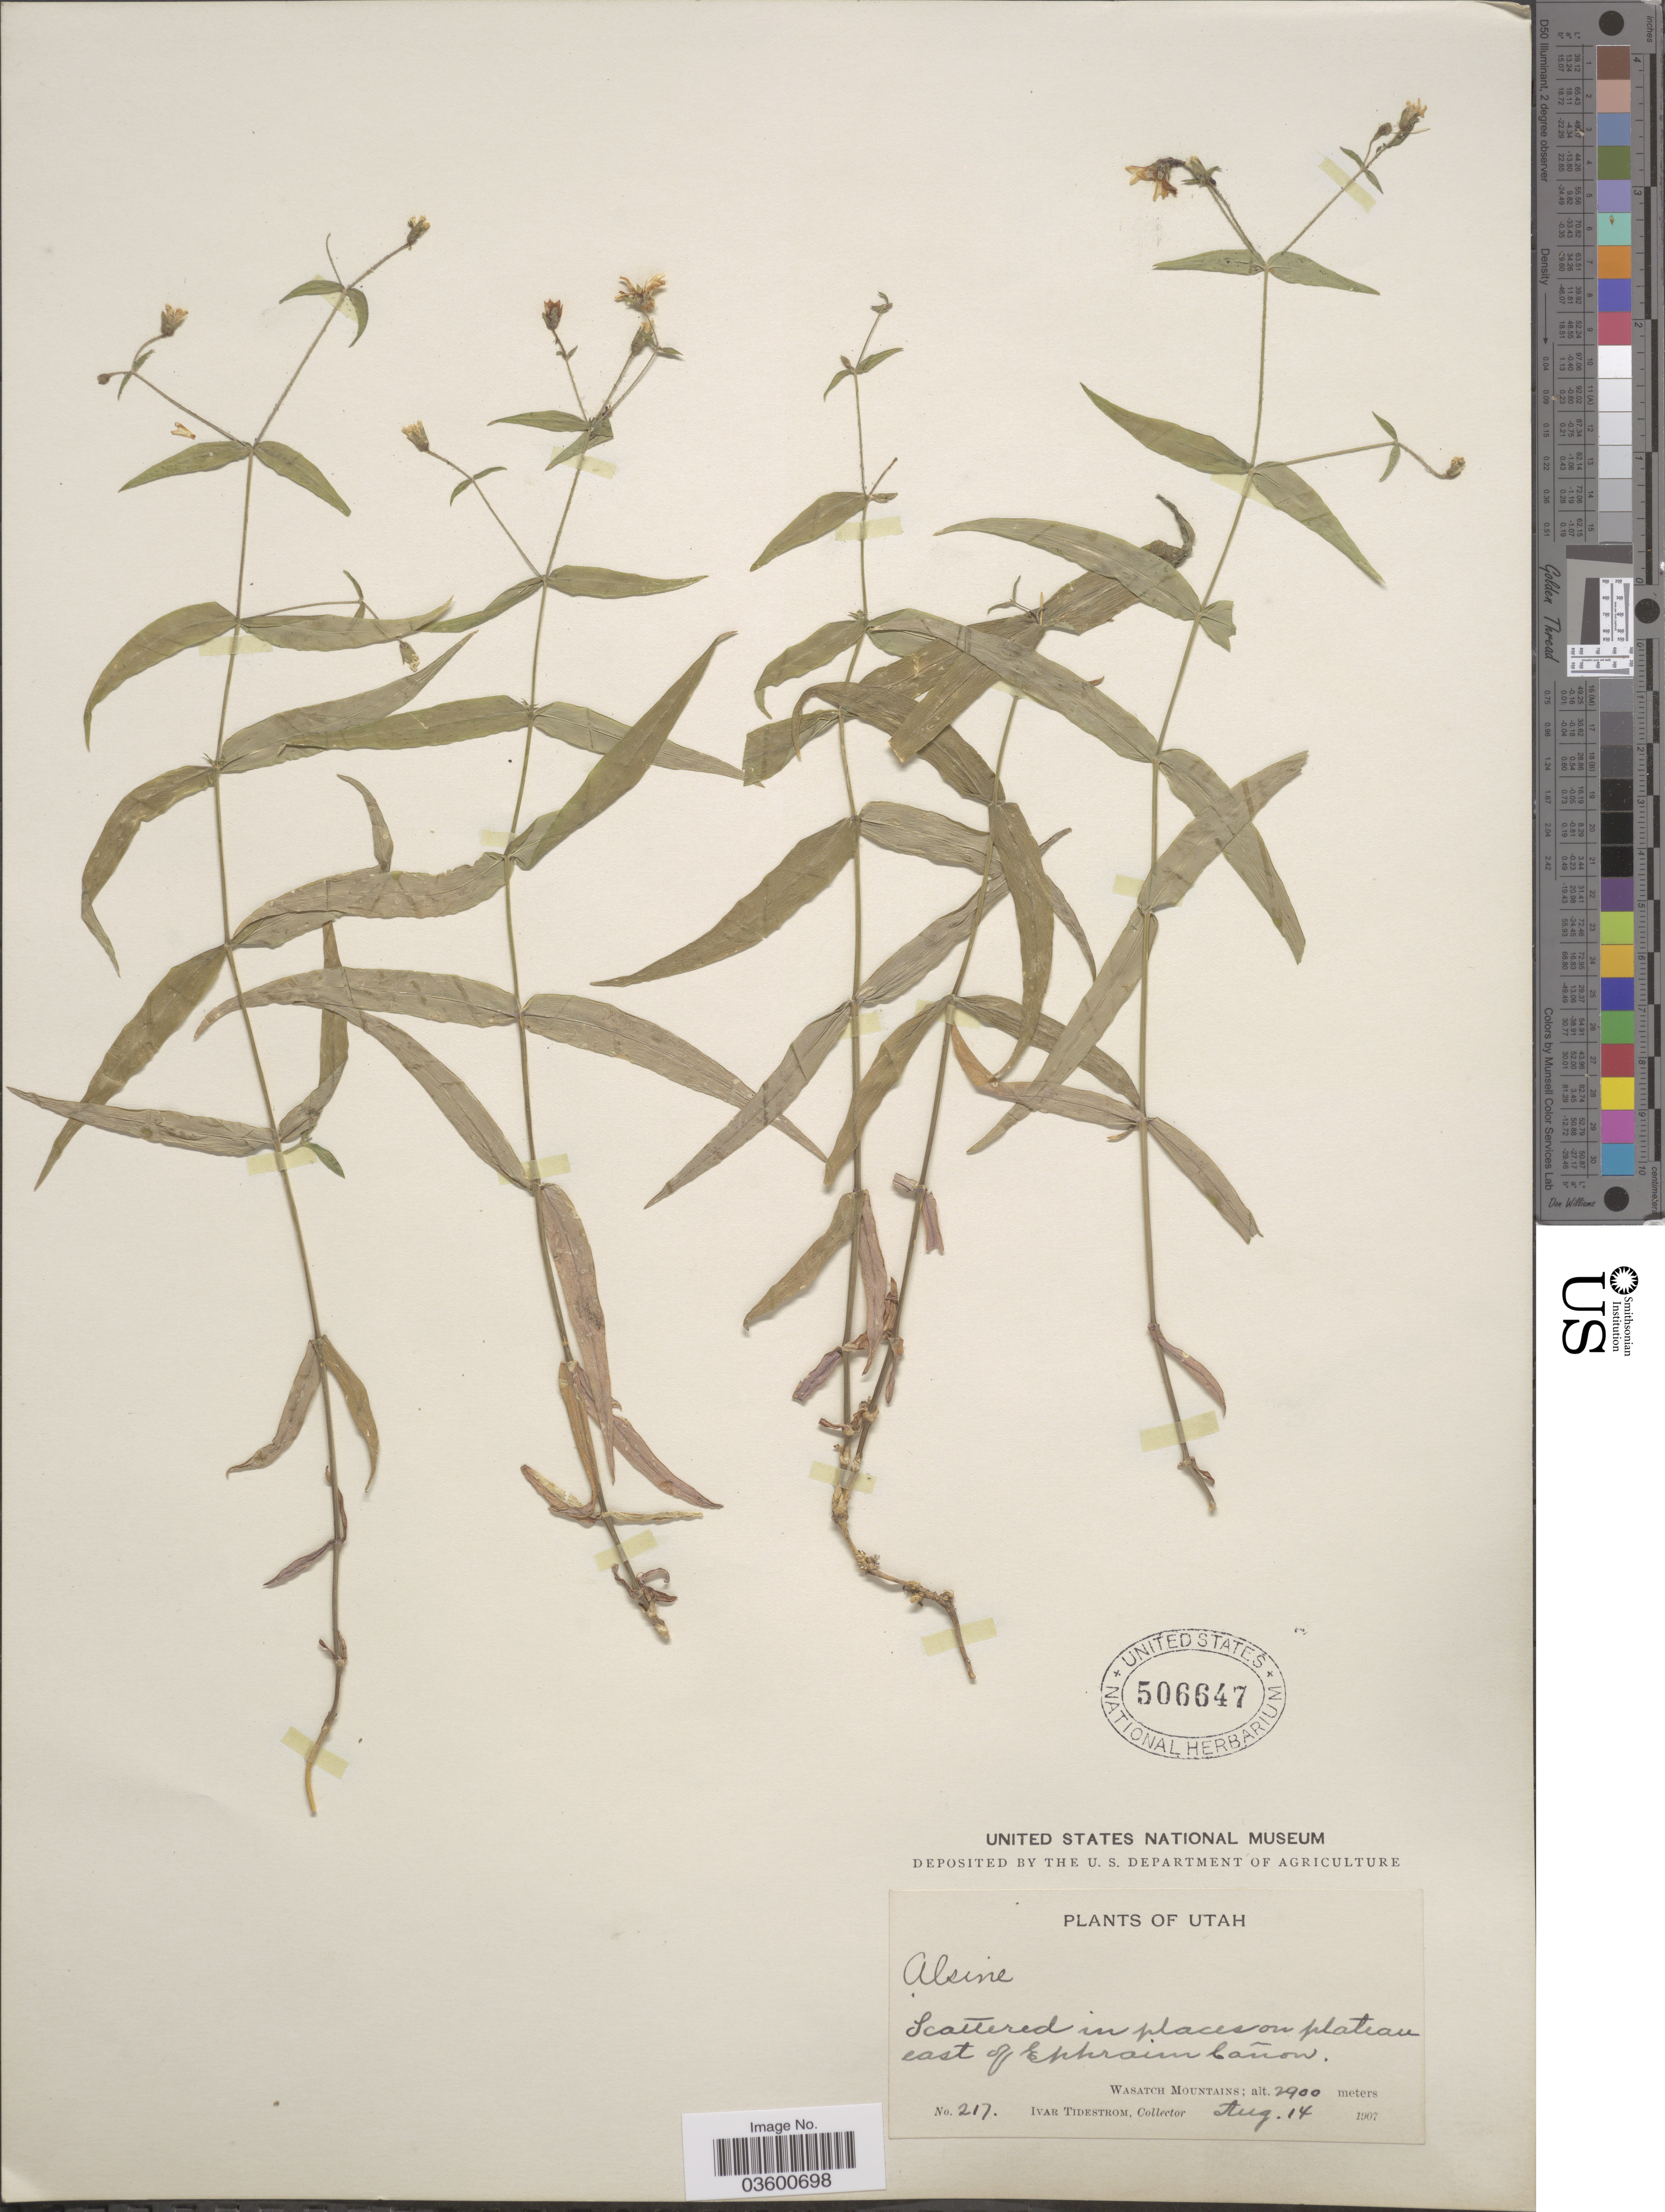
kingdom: Plantae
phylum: Tracheophyta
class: Magnoliopsida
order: Caryophyllales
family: Caryophyllaceae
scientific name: Torreyostellaria jamesiana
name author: (Torr.) Gang Yao et al.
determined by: Strong, M. T., (US), Smithsonian Institution - National Museum of Natural History (UNITED STATES)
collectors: I. F. Tidestrom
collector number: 217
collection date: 1907-08-14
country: United States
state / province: Utah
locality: Scattered in places on plateau east of Ephraim Cañon. Wasatch Mountains.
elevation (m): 2900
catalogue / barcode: US 506647